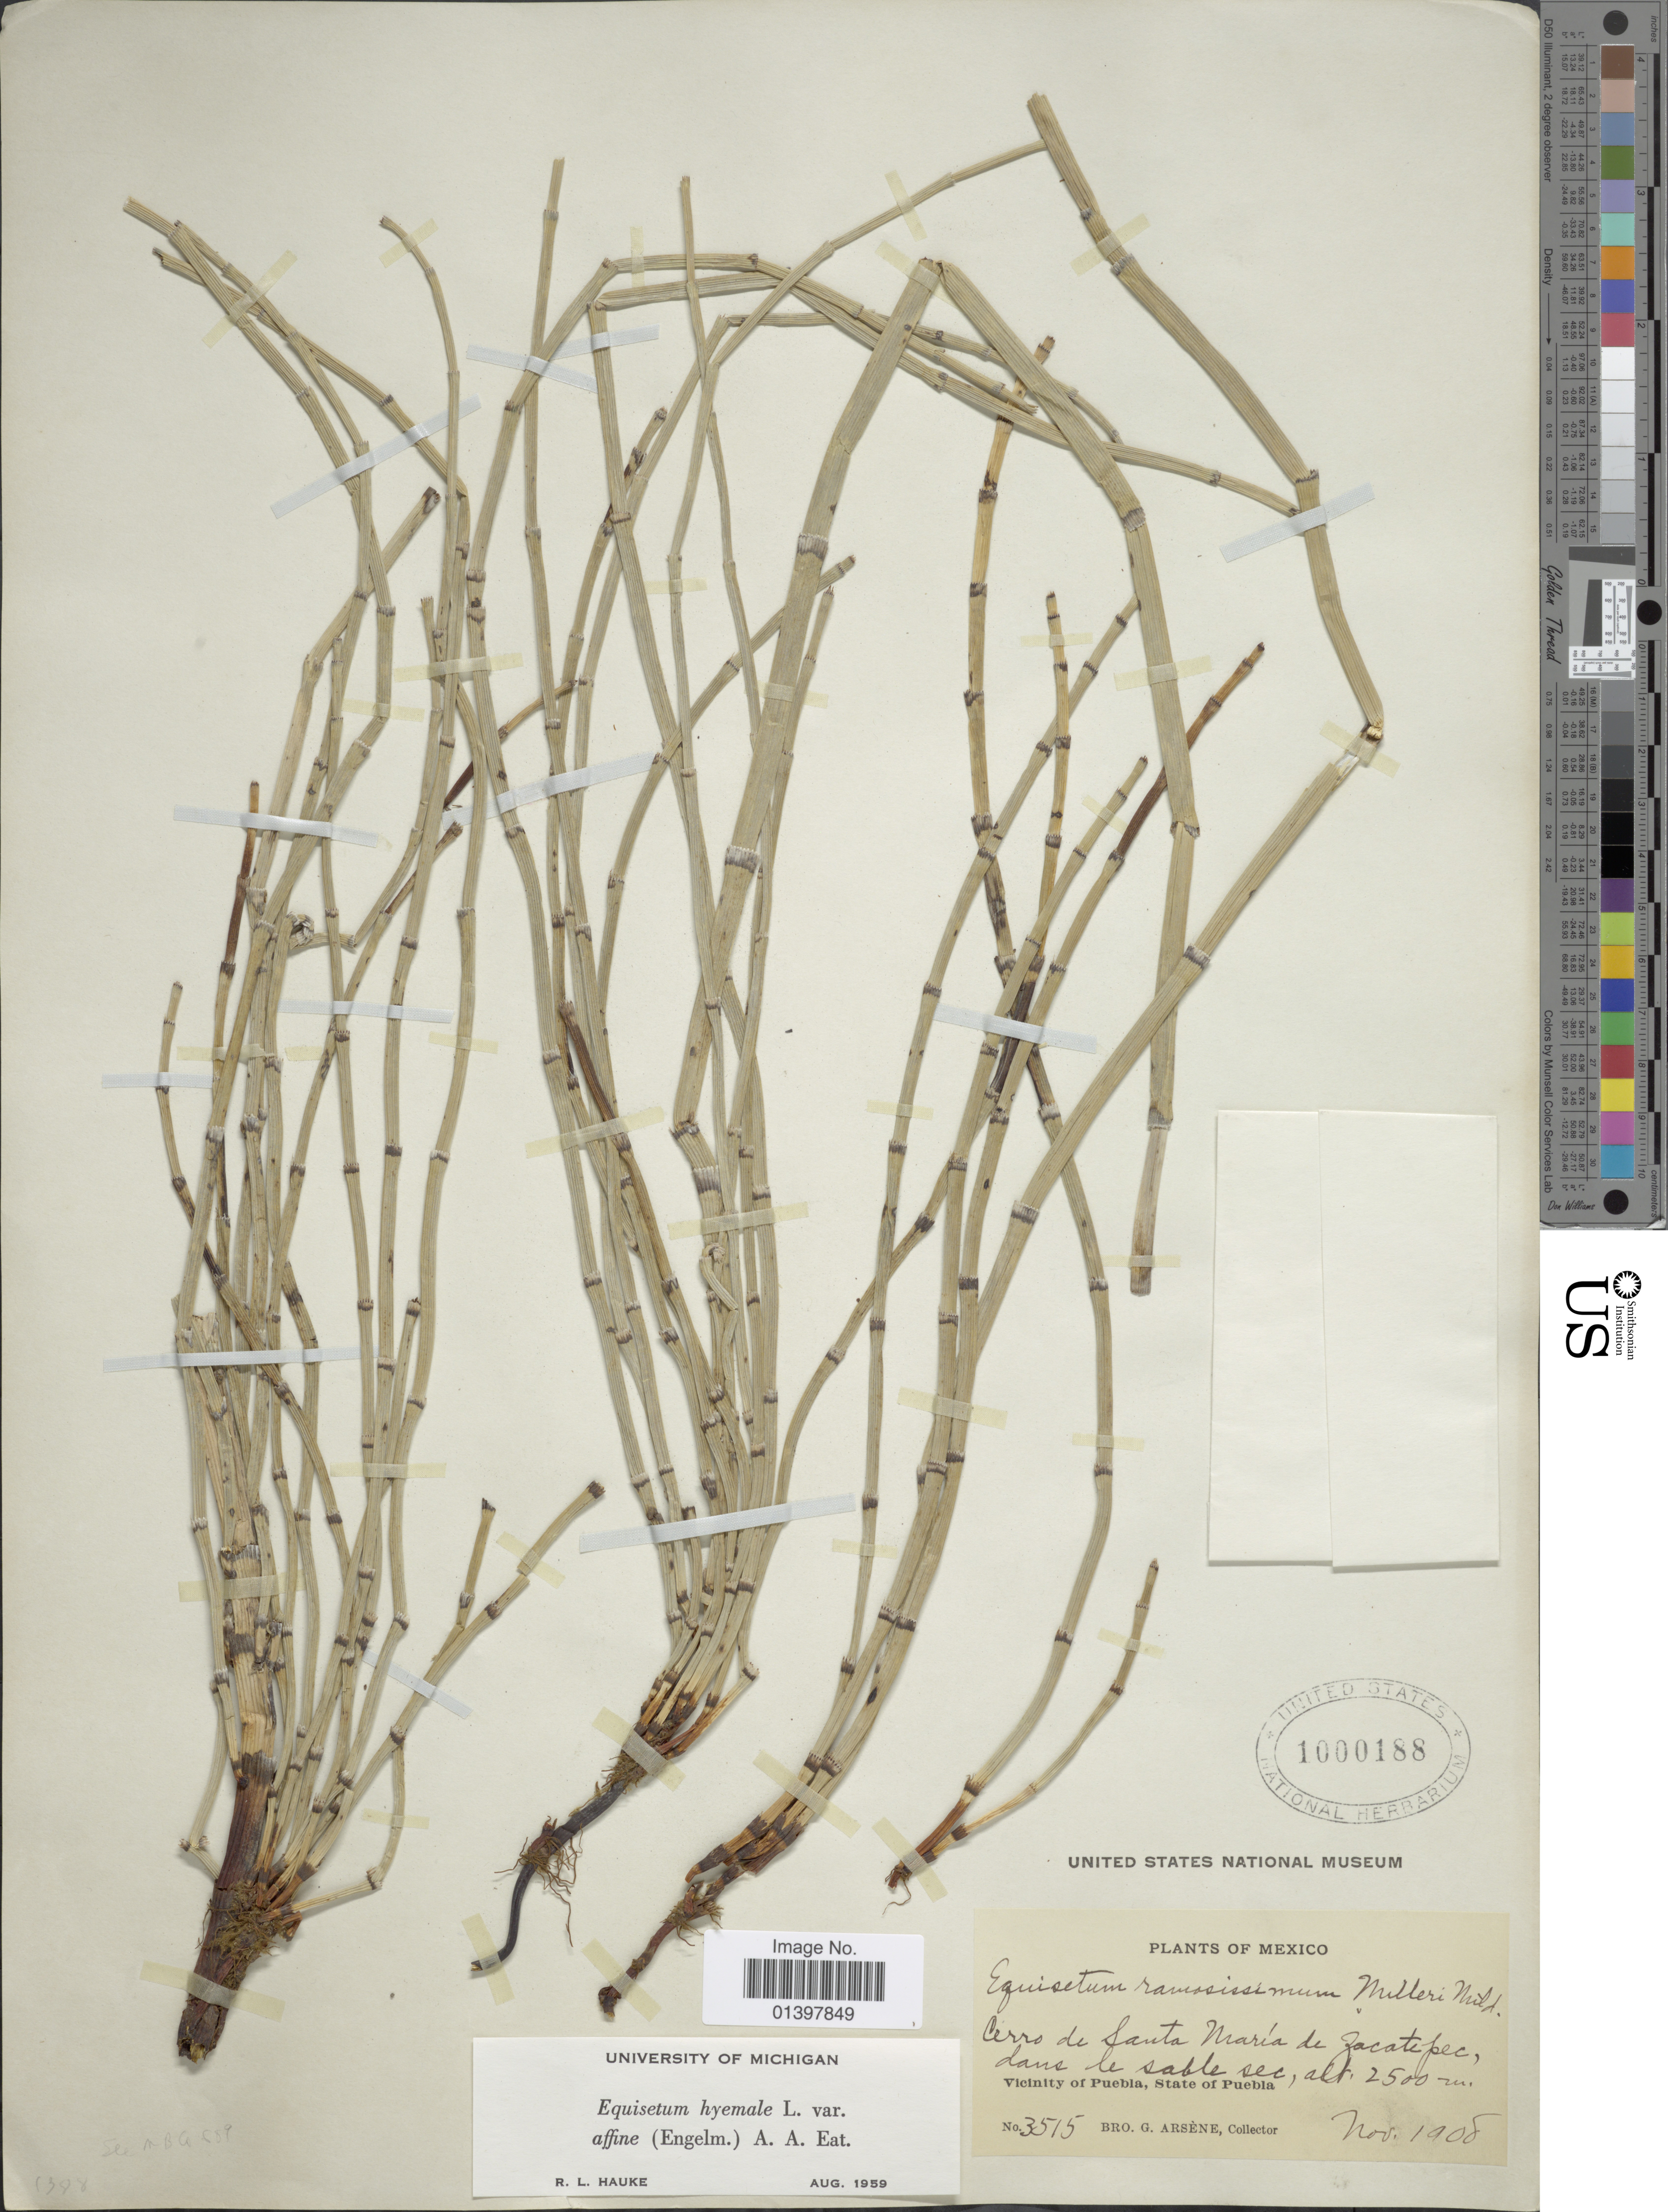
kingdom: Plantae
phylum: Tracheophyta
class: Polypodiopsida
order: Equisetales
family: Equisetaceae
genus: Equisetum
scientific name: Equisetum hyemale var. affine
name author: (Engelm.) A.A. Eaton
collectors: Bro. G. Arsène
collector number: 3515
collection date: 1908-11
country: Mexico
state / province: Puebla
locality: Cerro de Santa Maria de Zacatepec, dans le sable sec, Vicinity of Puebla, State of Puebla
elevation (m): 2500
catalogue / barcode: US 1000188